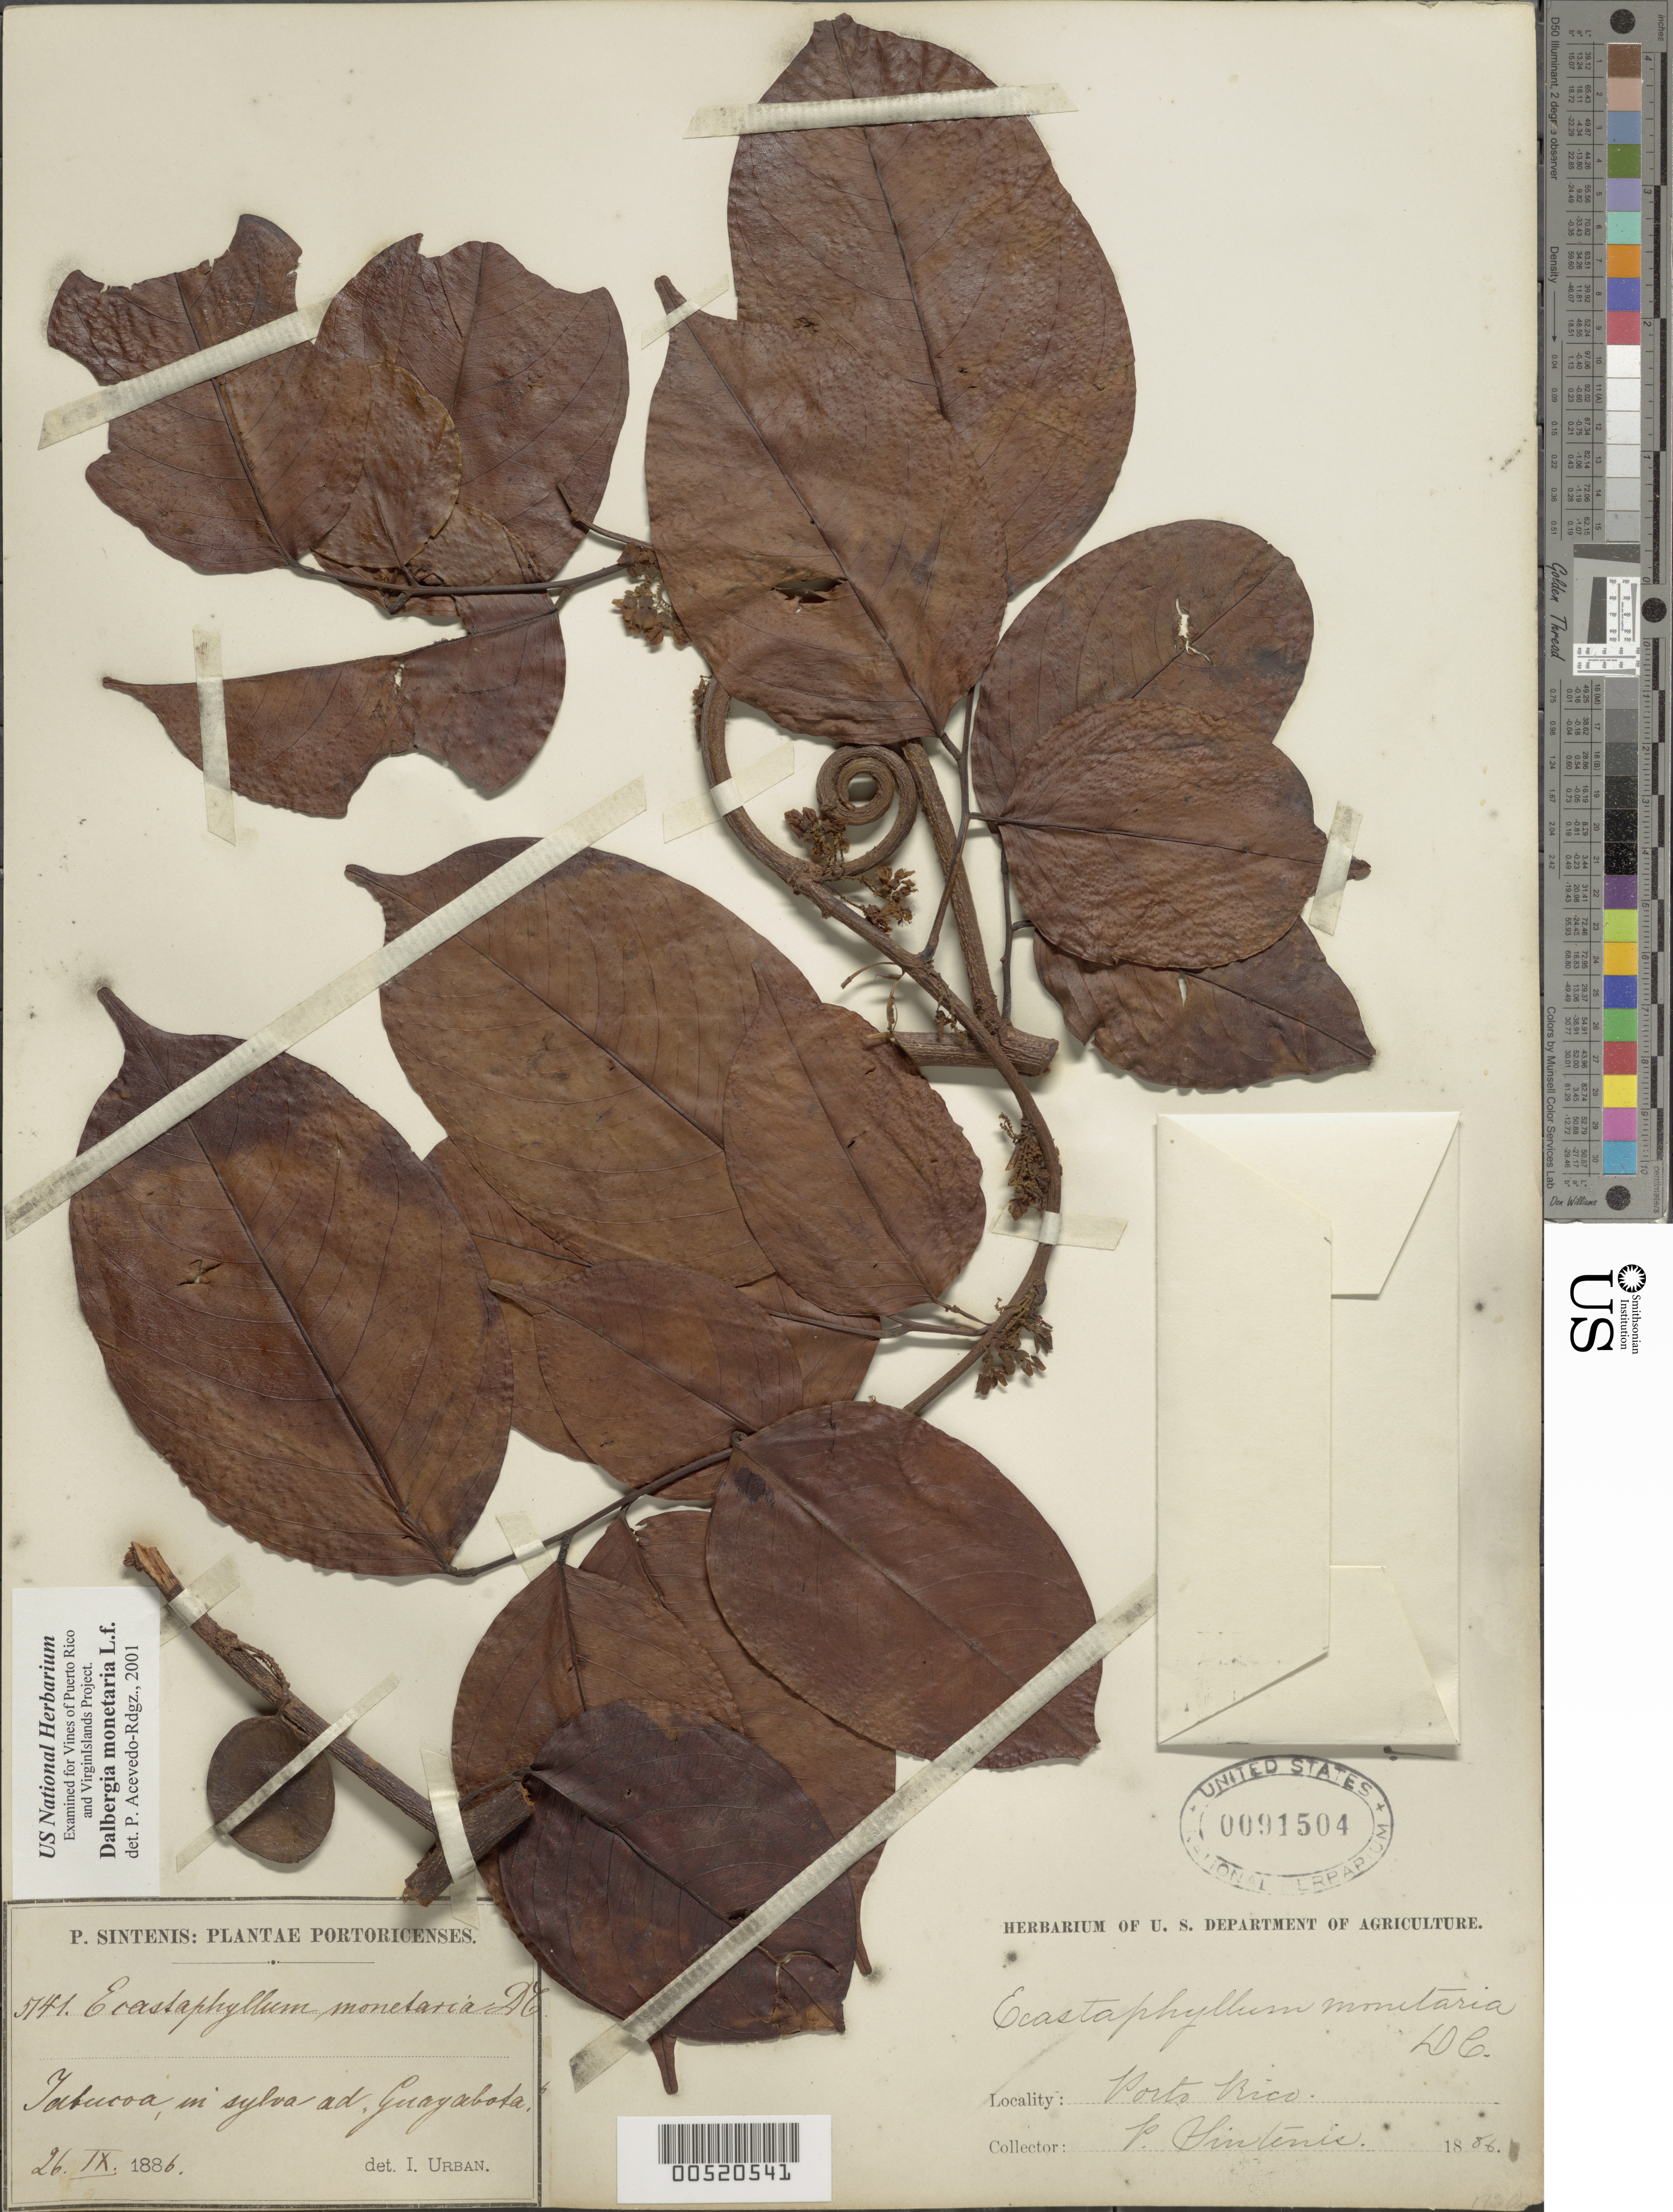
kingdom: Plantae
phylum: Tracheophyta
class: Magnoliopsida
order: Fabales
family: Fabaceae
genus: Dalbergia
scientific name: Dalbergia monetaria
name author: L. f.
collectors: P. Sintenis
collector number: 5141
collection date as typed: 26 Sep 1886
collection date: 1886-09-26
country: Puerto Rico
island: Greater Antilles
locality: Yabucoa. In sylva ad Guayabota.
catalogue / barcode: US 91504